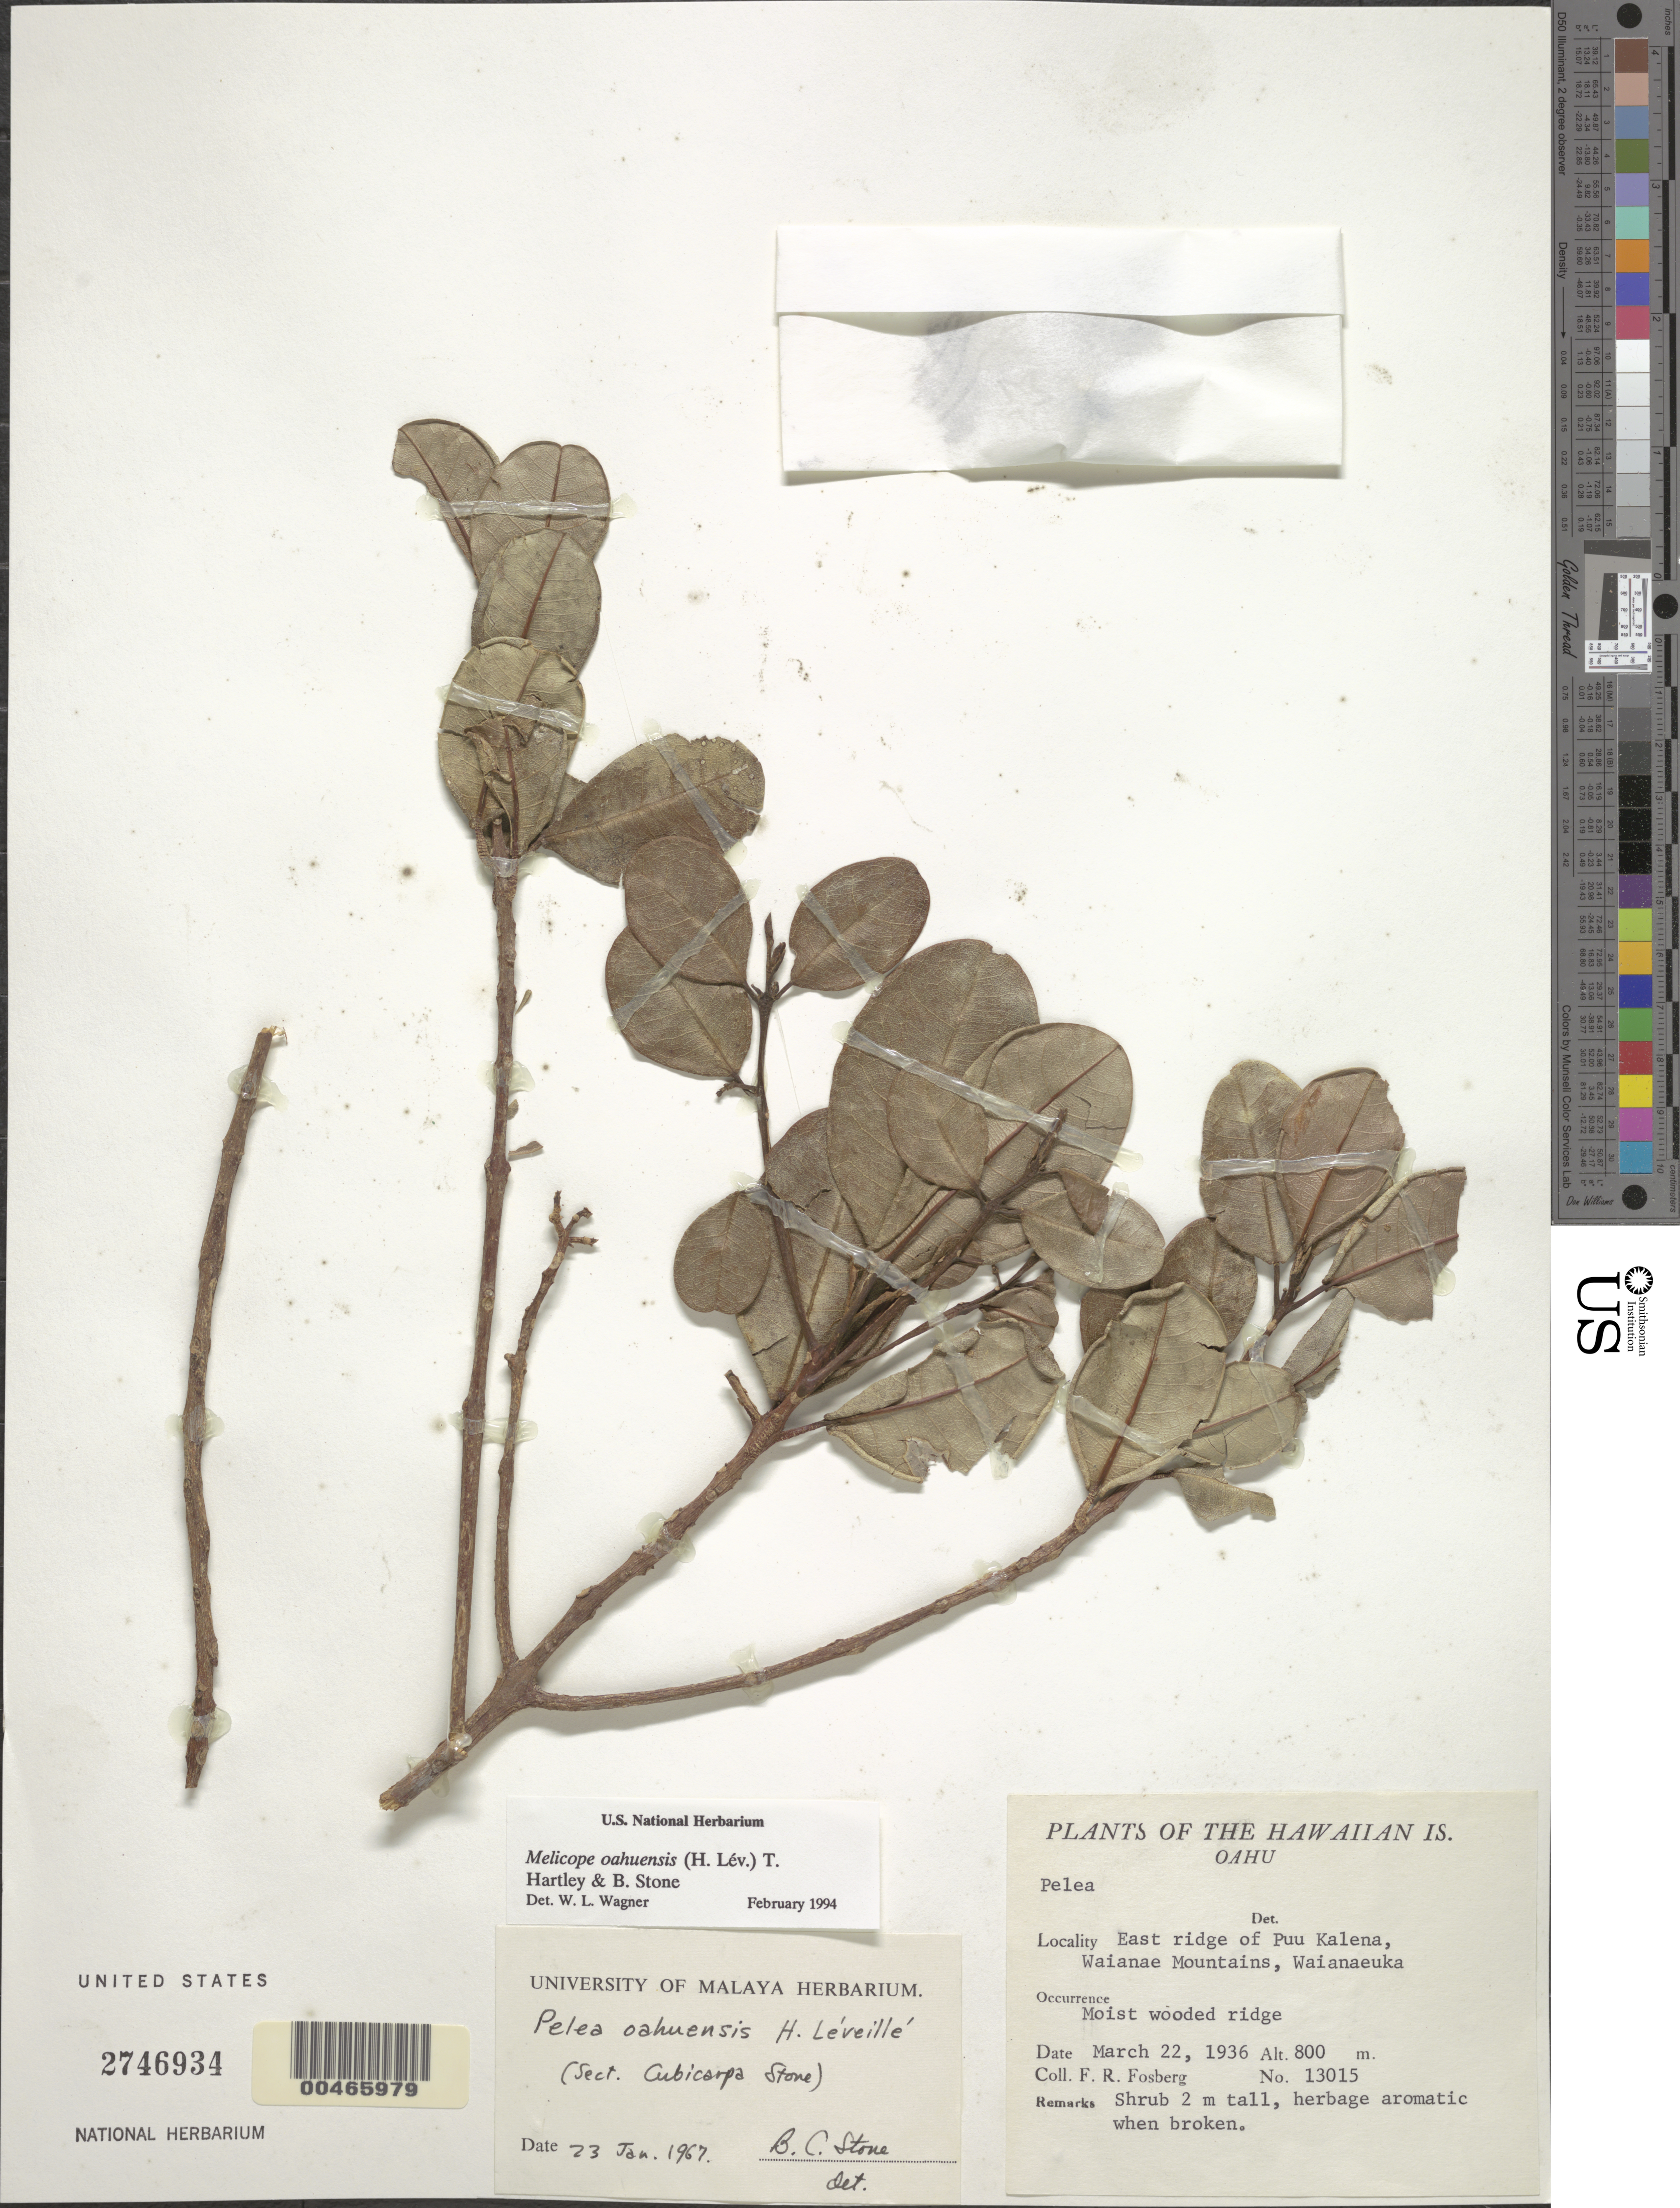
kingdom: Plantae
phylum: Tracheophyta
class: Magnoliopsida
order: Sapindales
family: Rutaceae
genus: Melicope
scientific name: Melicope oahuensis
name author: (H. Lév.) T.G. Hartley & B.C. Stone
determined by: Wagner, W. L., (BOT), Smithsonian Institution - National Museum of Natural History (UNITED STATES)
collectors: F. R. Fosberg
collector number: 13015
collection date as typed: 22 Mar 1936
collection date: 1936-03-22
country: United States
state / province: Hawaii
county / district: Honolulu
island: Oahu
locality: E ridge of Puu Kalena, Waianae Mountains, Waianaeuka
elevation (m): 800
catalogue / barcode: US 2746934